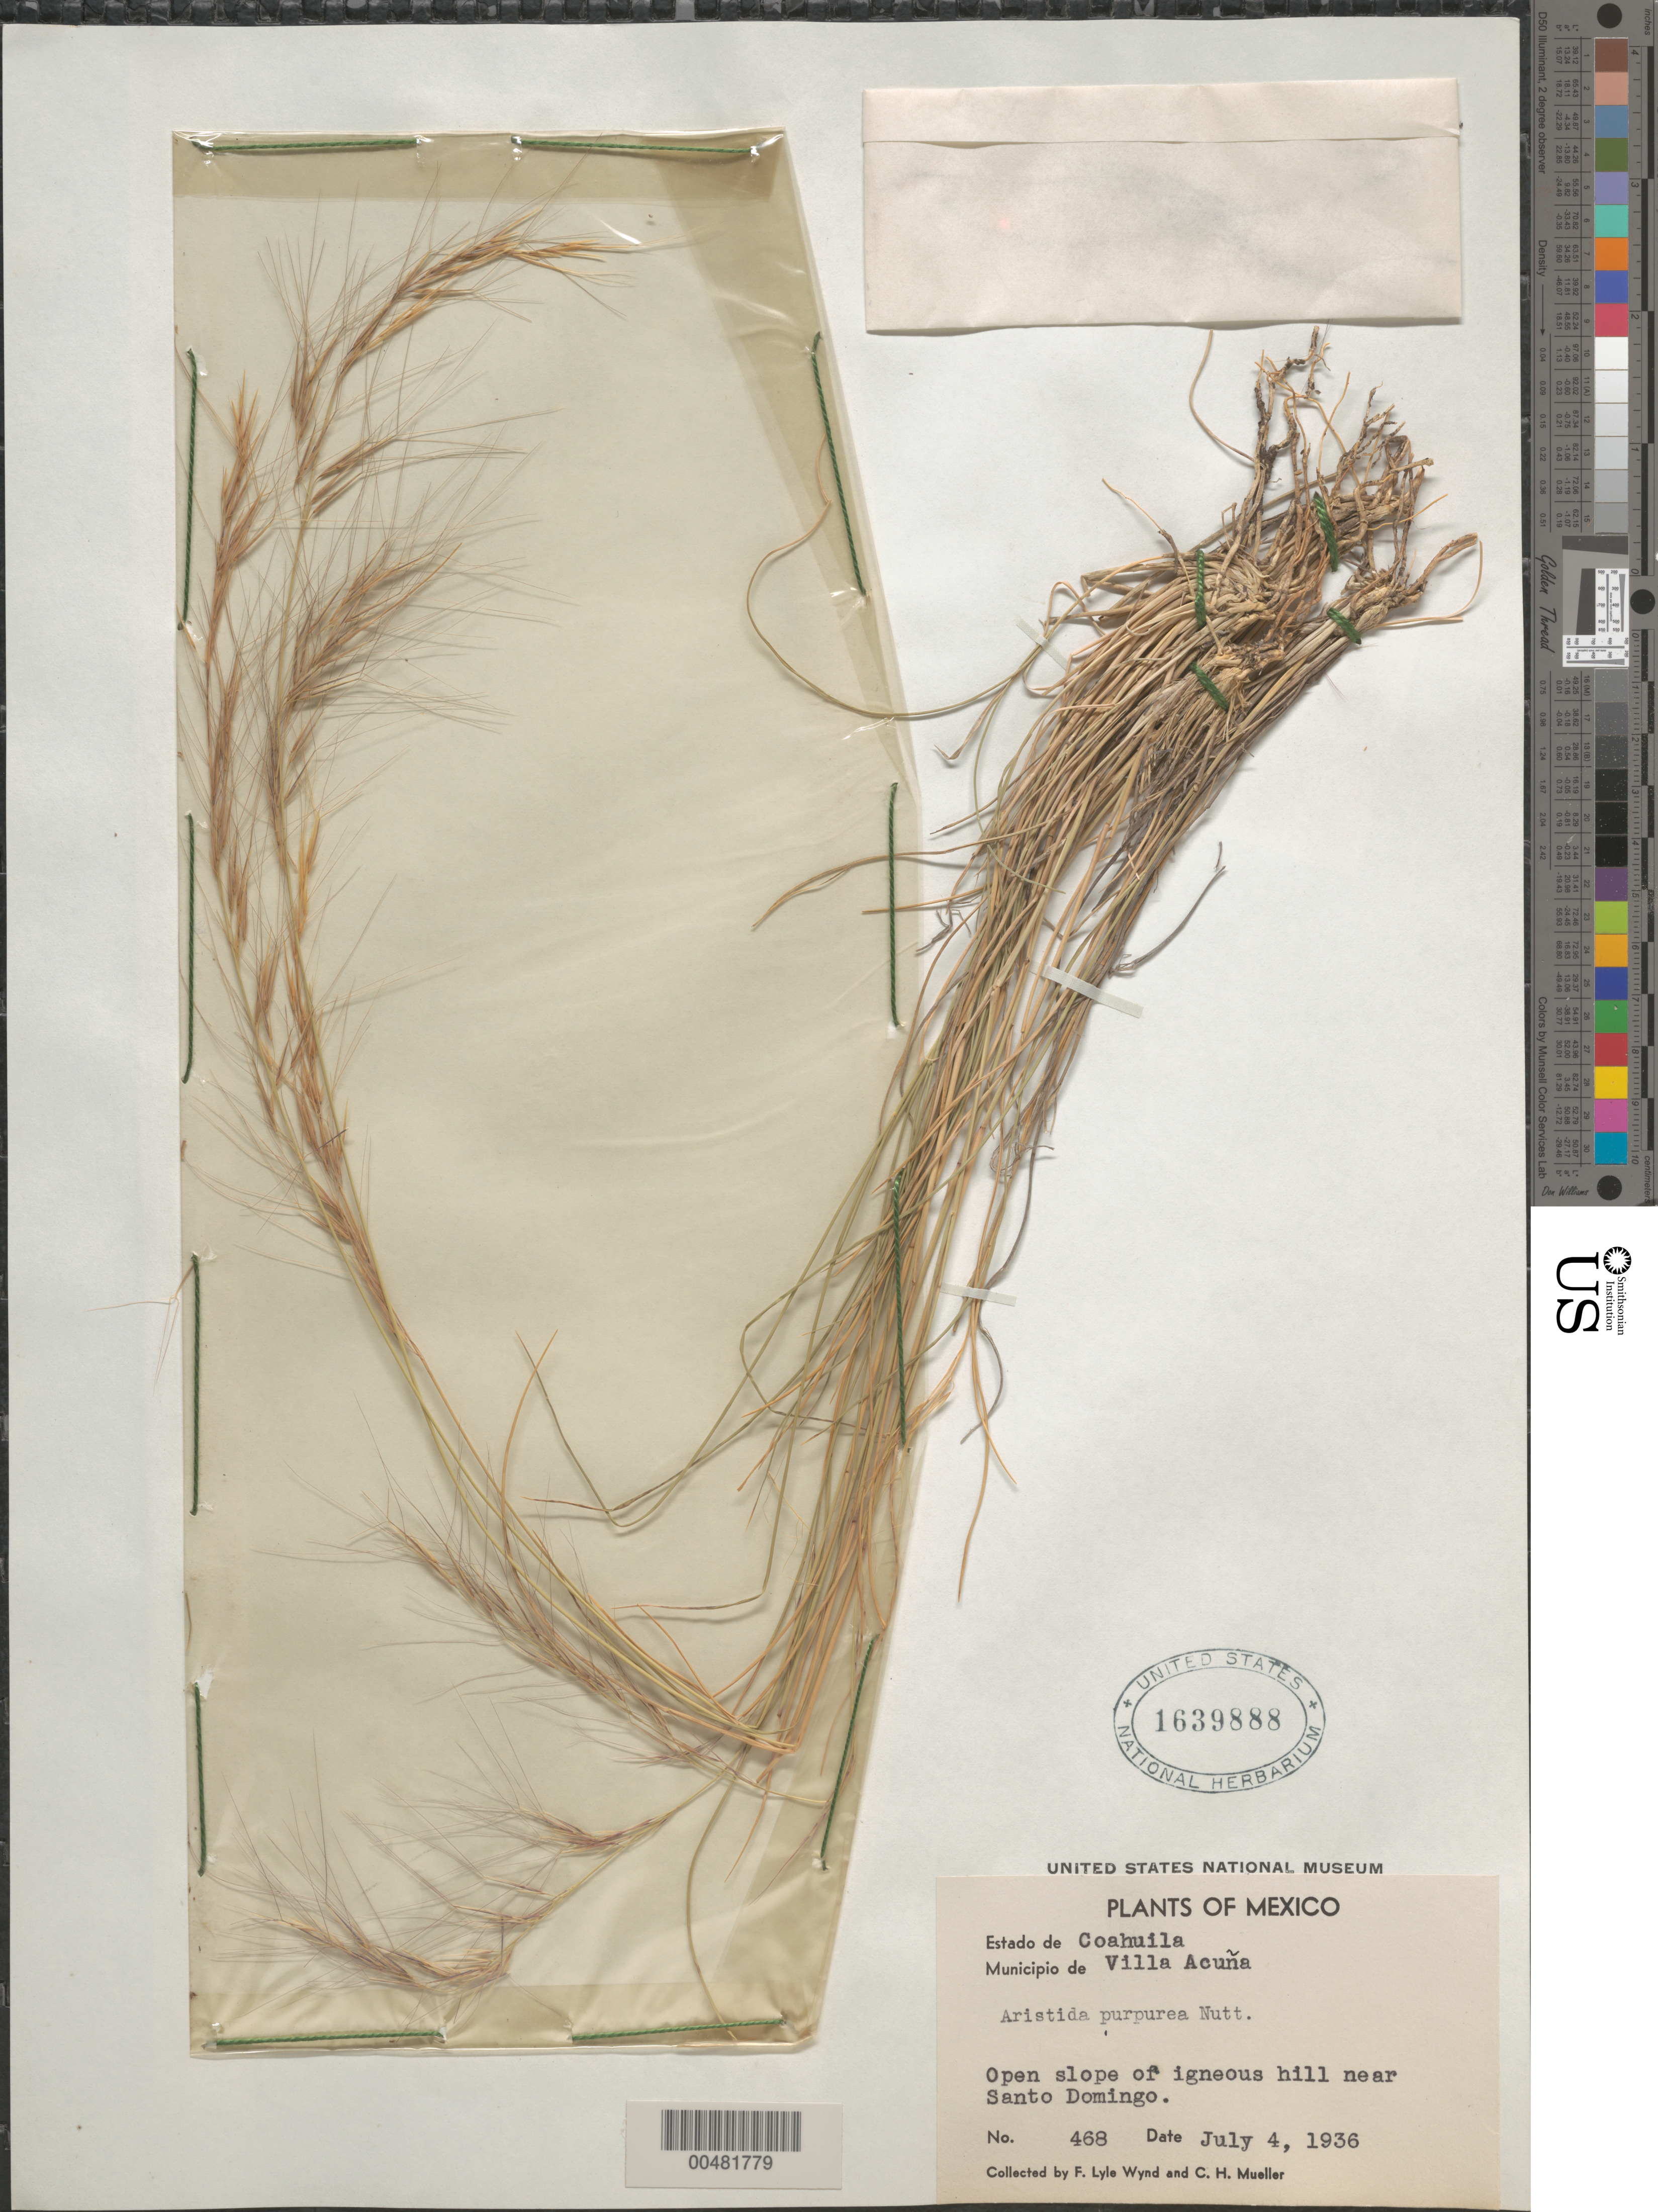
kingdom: Plantae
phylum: Tracheophyta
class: Liliopsida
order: Poales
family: Poaceae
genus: Aristida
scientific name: Aristida purpurea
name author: Nutt.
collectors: F. L. Wynd & C. H. Muller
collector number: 468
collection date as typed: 4 Jul 1936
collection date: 1936-07-04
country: Mexico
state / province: Coahuila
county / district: Acuña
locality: Near Santo Domingo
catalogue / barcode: US 1639888